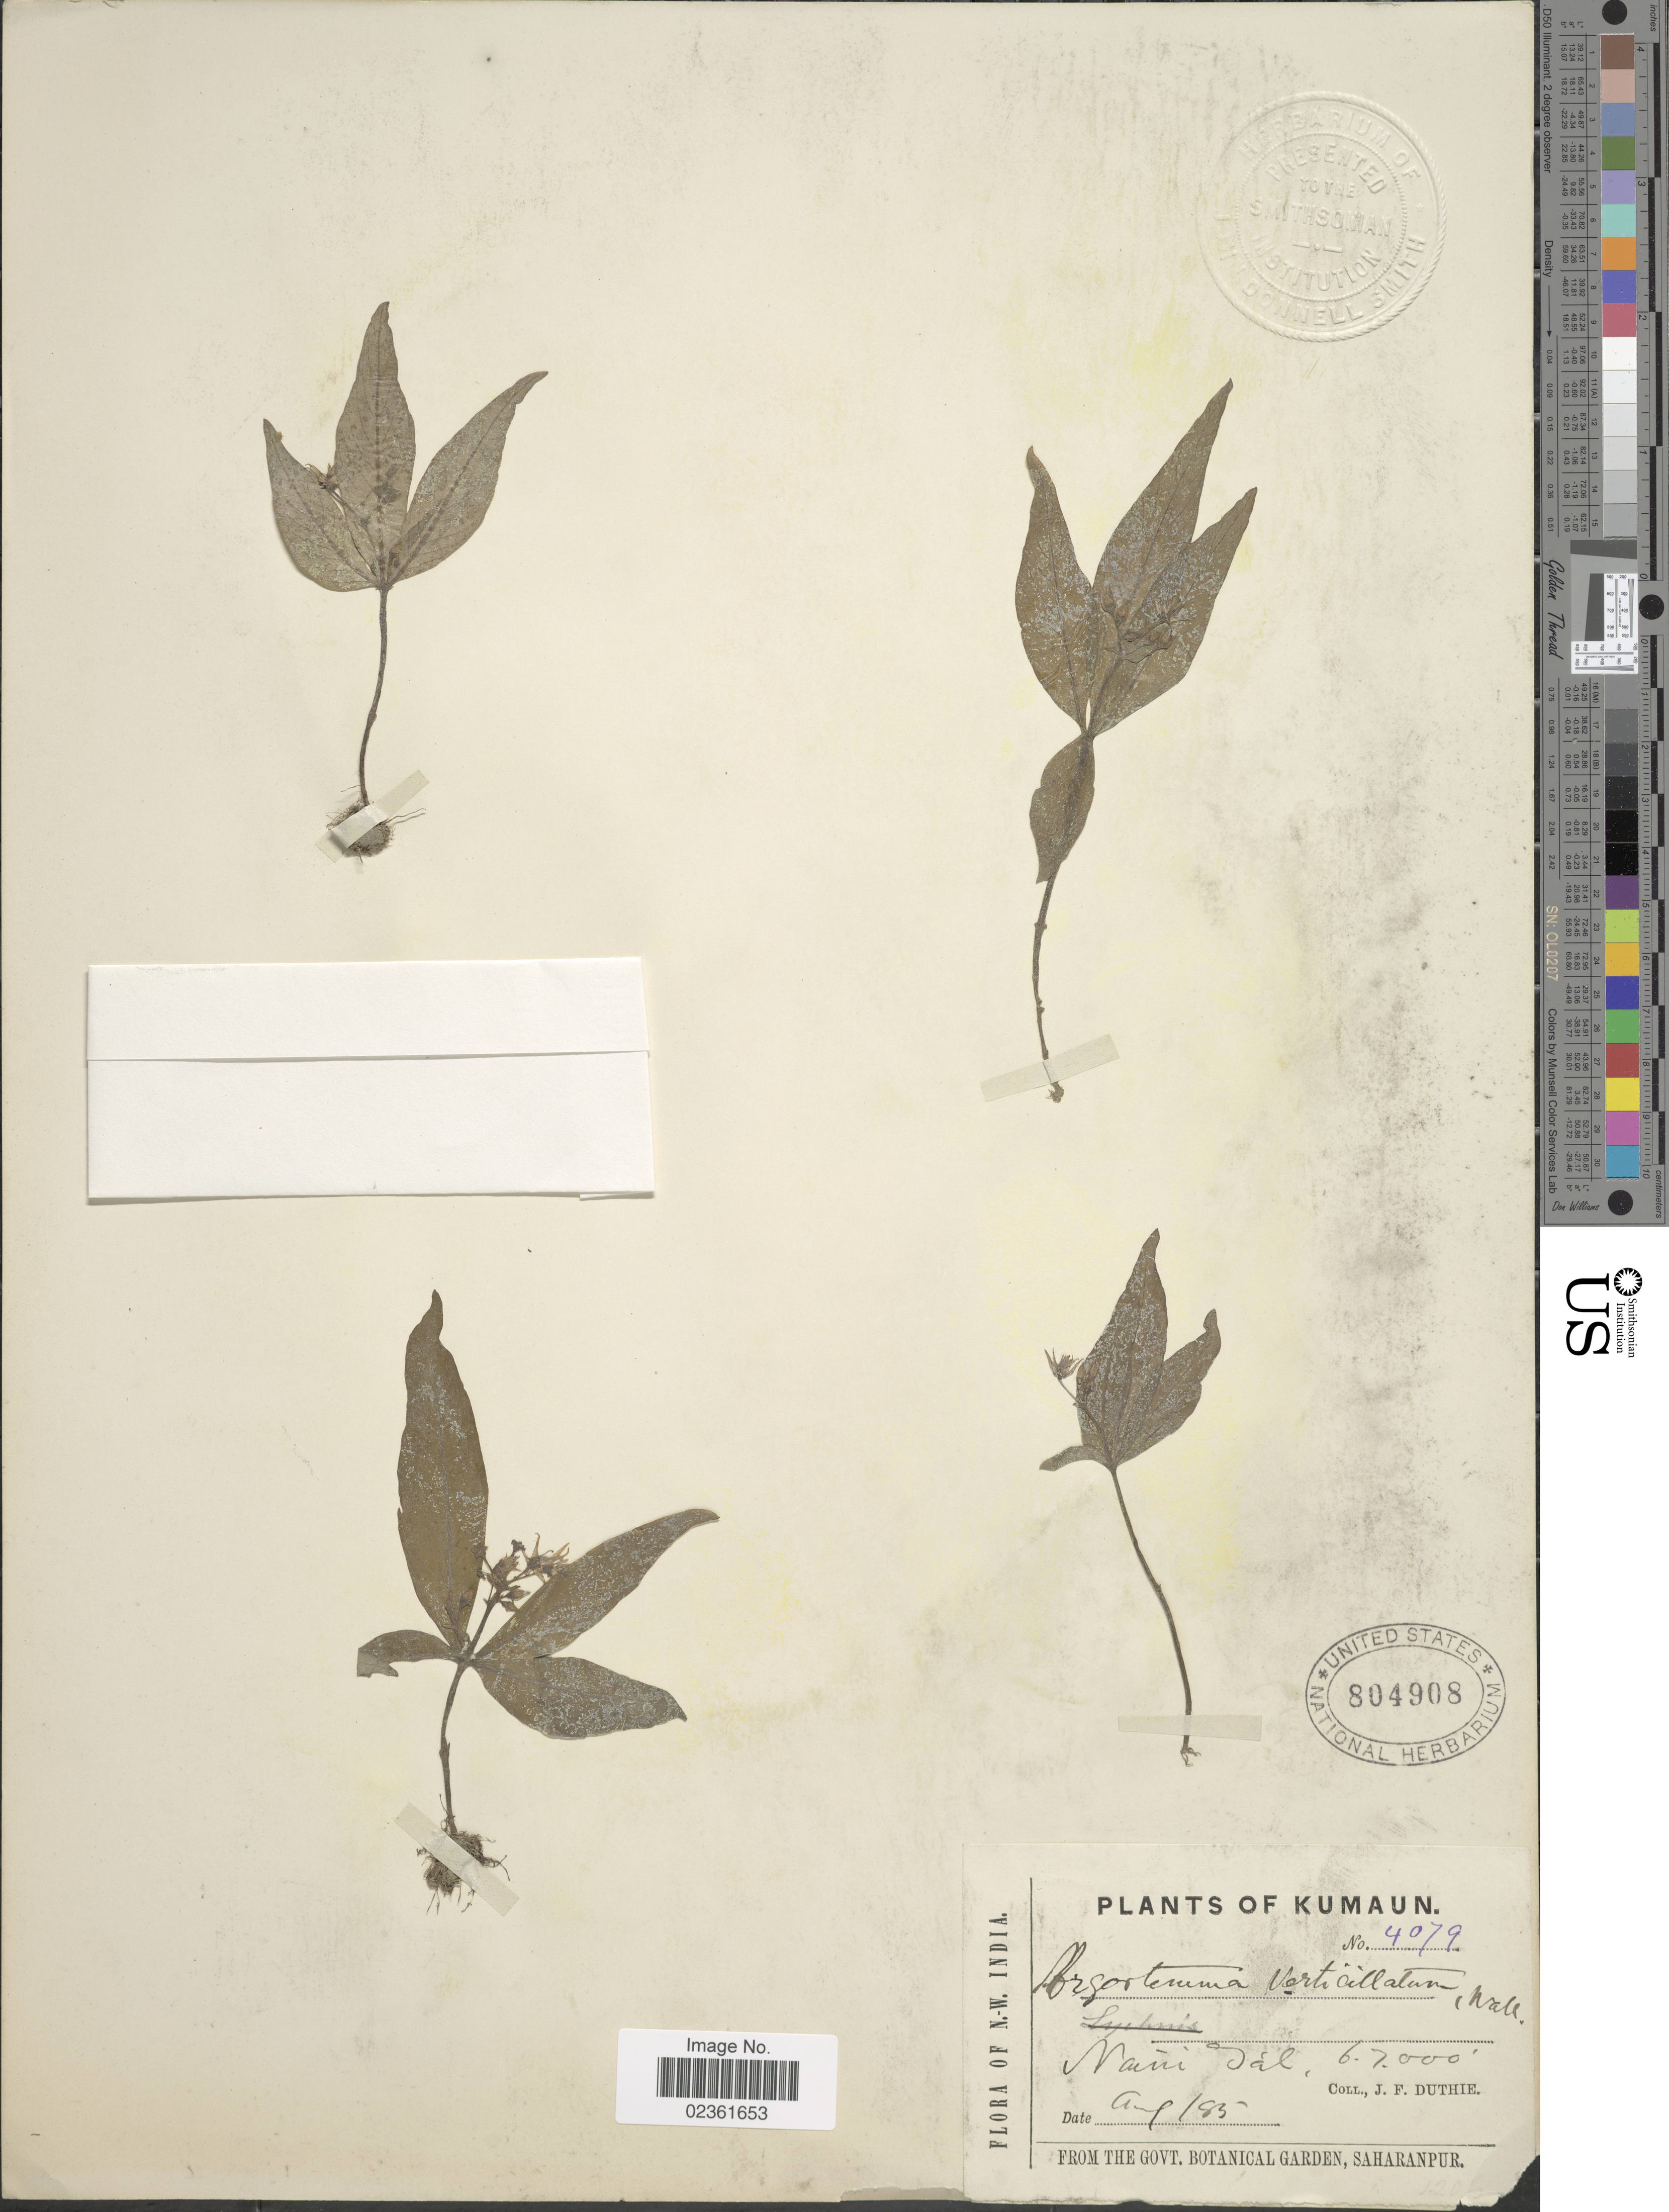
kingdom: Plantae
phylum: Tracheophyta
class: Magnoliopsida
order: Gentianales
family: Rubiaceae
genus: Argostemma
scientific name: Argostemma verticillatum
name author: Wall.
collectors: J. F. Duthie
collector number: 4079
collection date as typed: Transcribed d/m/y: /8/85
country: India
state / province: Uttarakhand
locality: N.W. India, Kumaun, Naini Ta'l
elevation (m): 1829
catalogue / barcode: US 804908